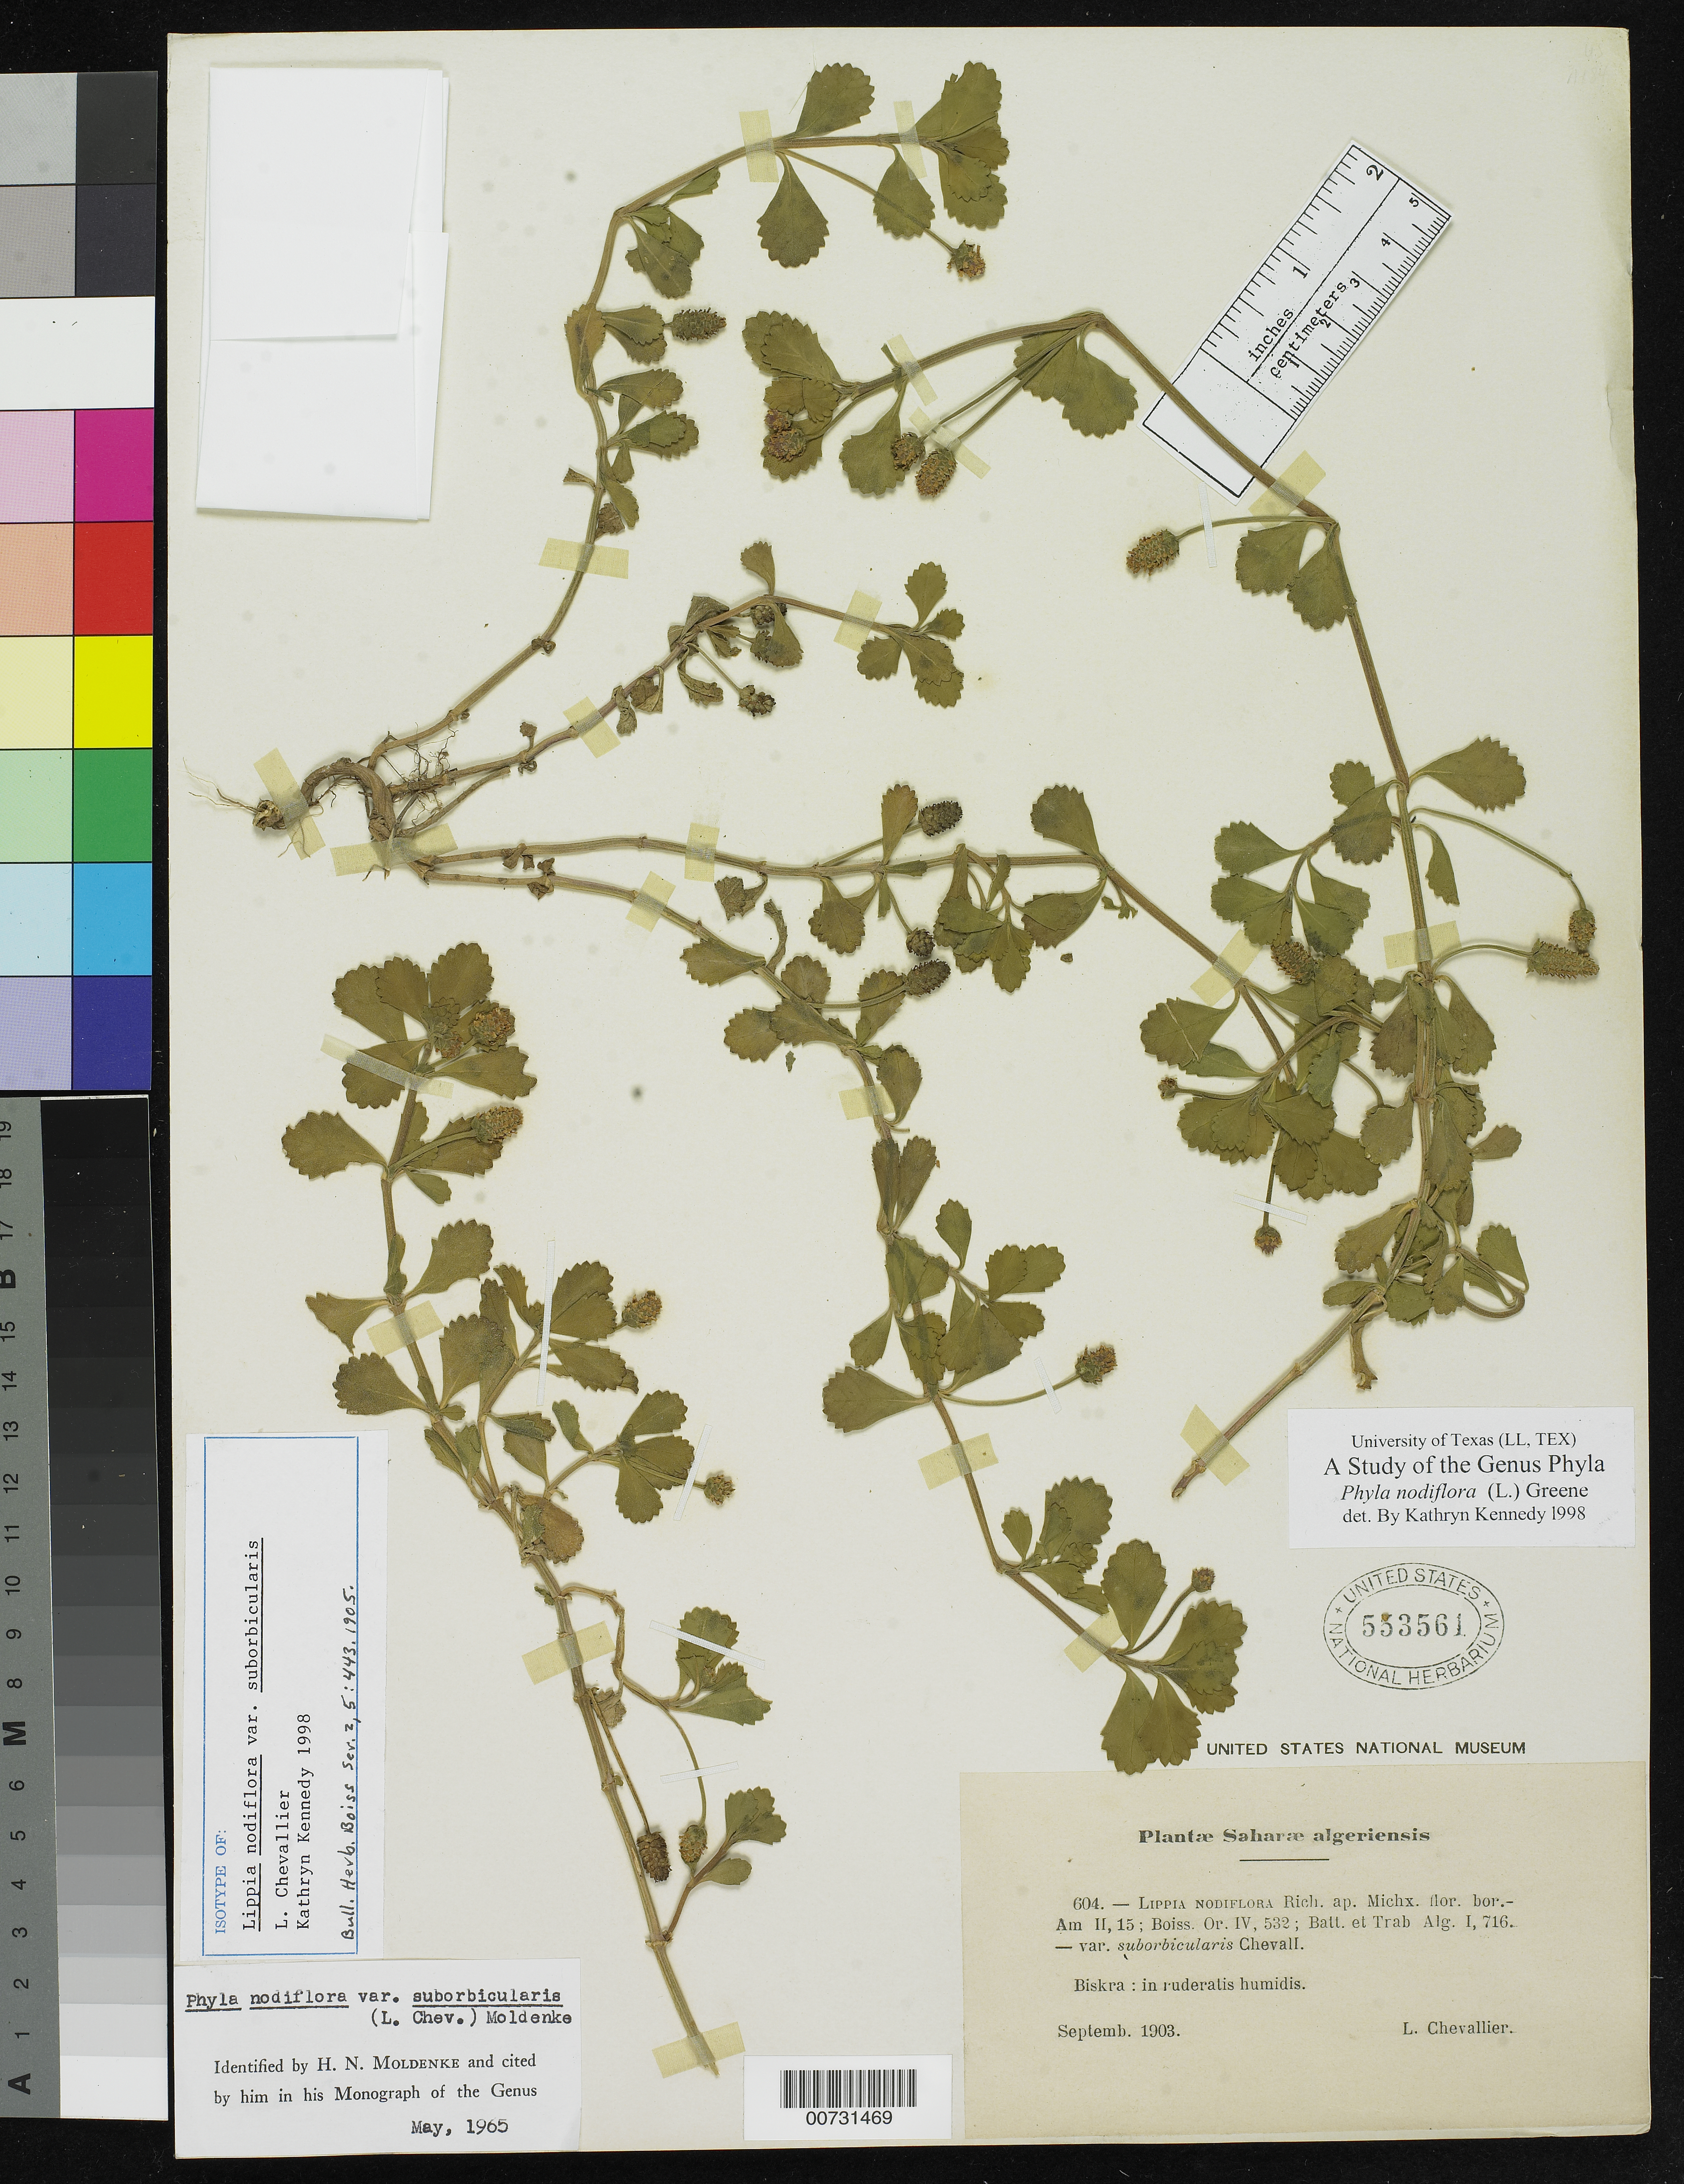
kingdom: Plantae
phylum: Tracheophyta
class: Magnoliopsida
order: Lamiales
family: Verbenaceae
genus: Lippia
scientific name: Lippia nodiflora var. suborbicularis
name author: L. Chevall.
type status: Isotype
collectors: L. Chevallier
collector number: Pl. Sah. Alg. exsicc. 604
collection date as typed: Sep 1903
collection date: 1903-09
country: Algeria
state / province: Biskra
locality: Biskra.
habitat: In ruderatis humidis.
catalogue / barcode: US 553561